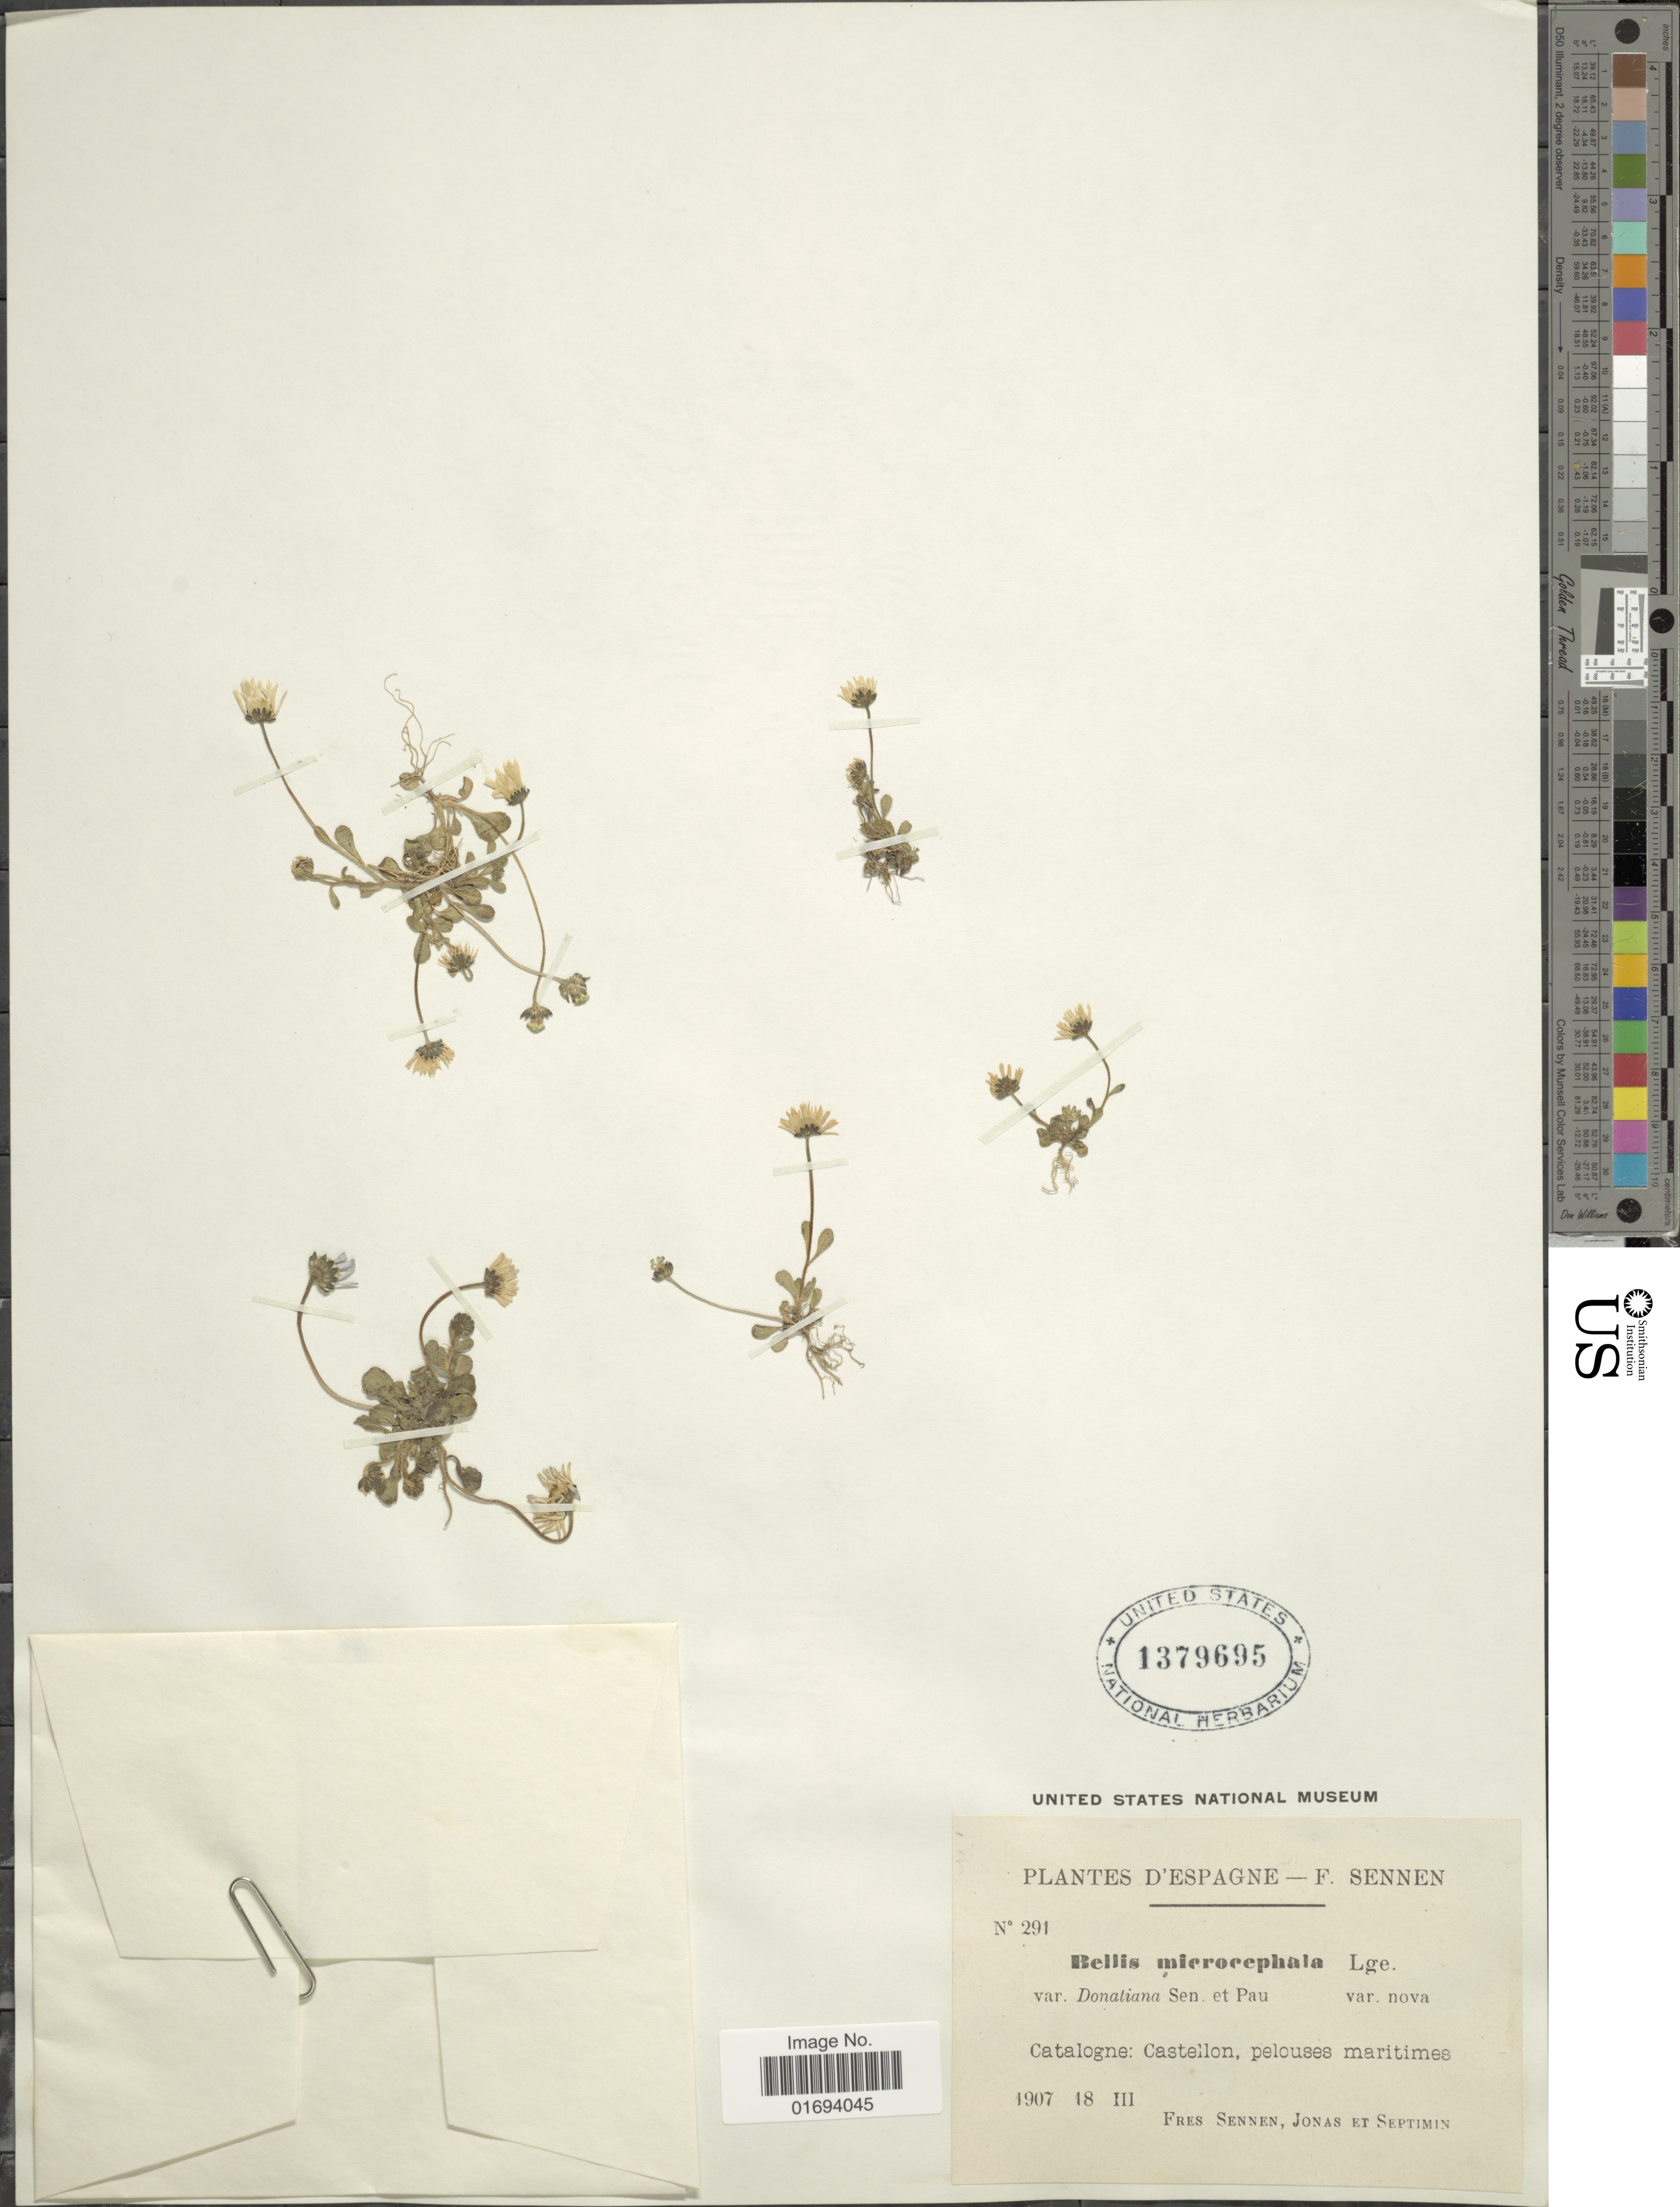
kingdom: Plantae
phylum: Tracheophyta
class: Magnoliopsida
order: Asterales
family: Asteraceae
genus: Bellis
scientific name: Bellis microcephala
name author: Lange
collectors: E. Sennen, -. Jonas & Septimin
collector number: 291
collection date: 1907-03-18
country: Spain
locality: Espagne. Catalogne: Castellon, peouses maritmes.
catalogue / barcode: US 1379695